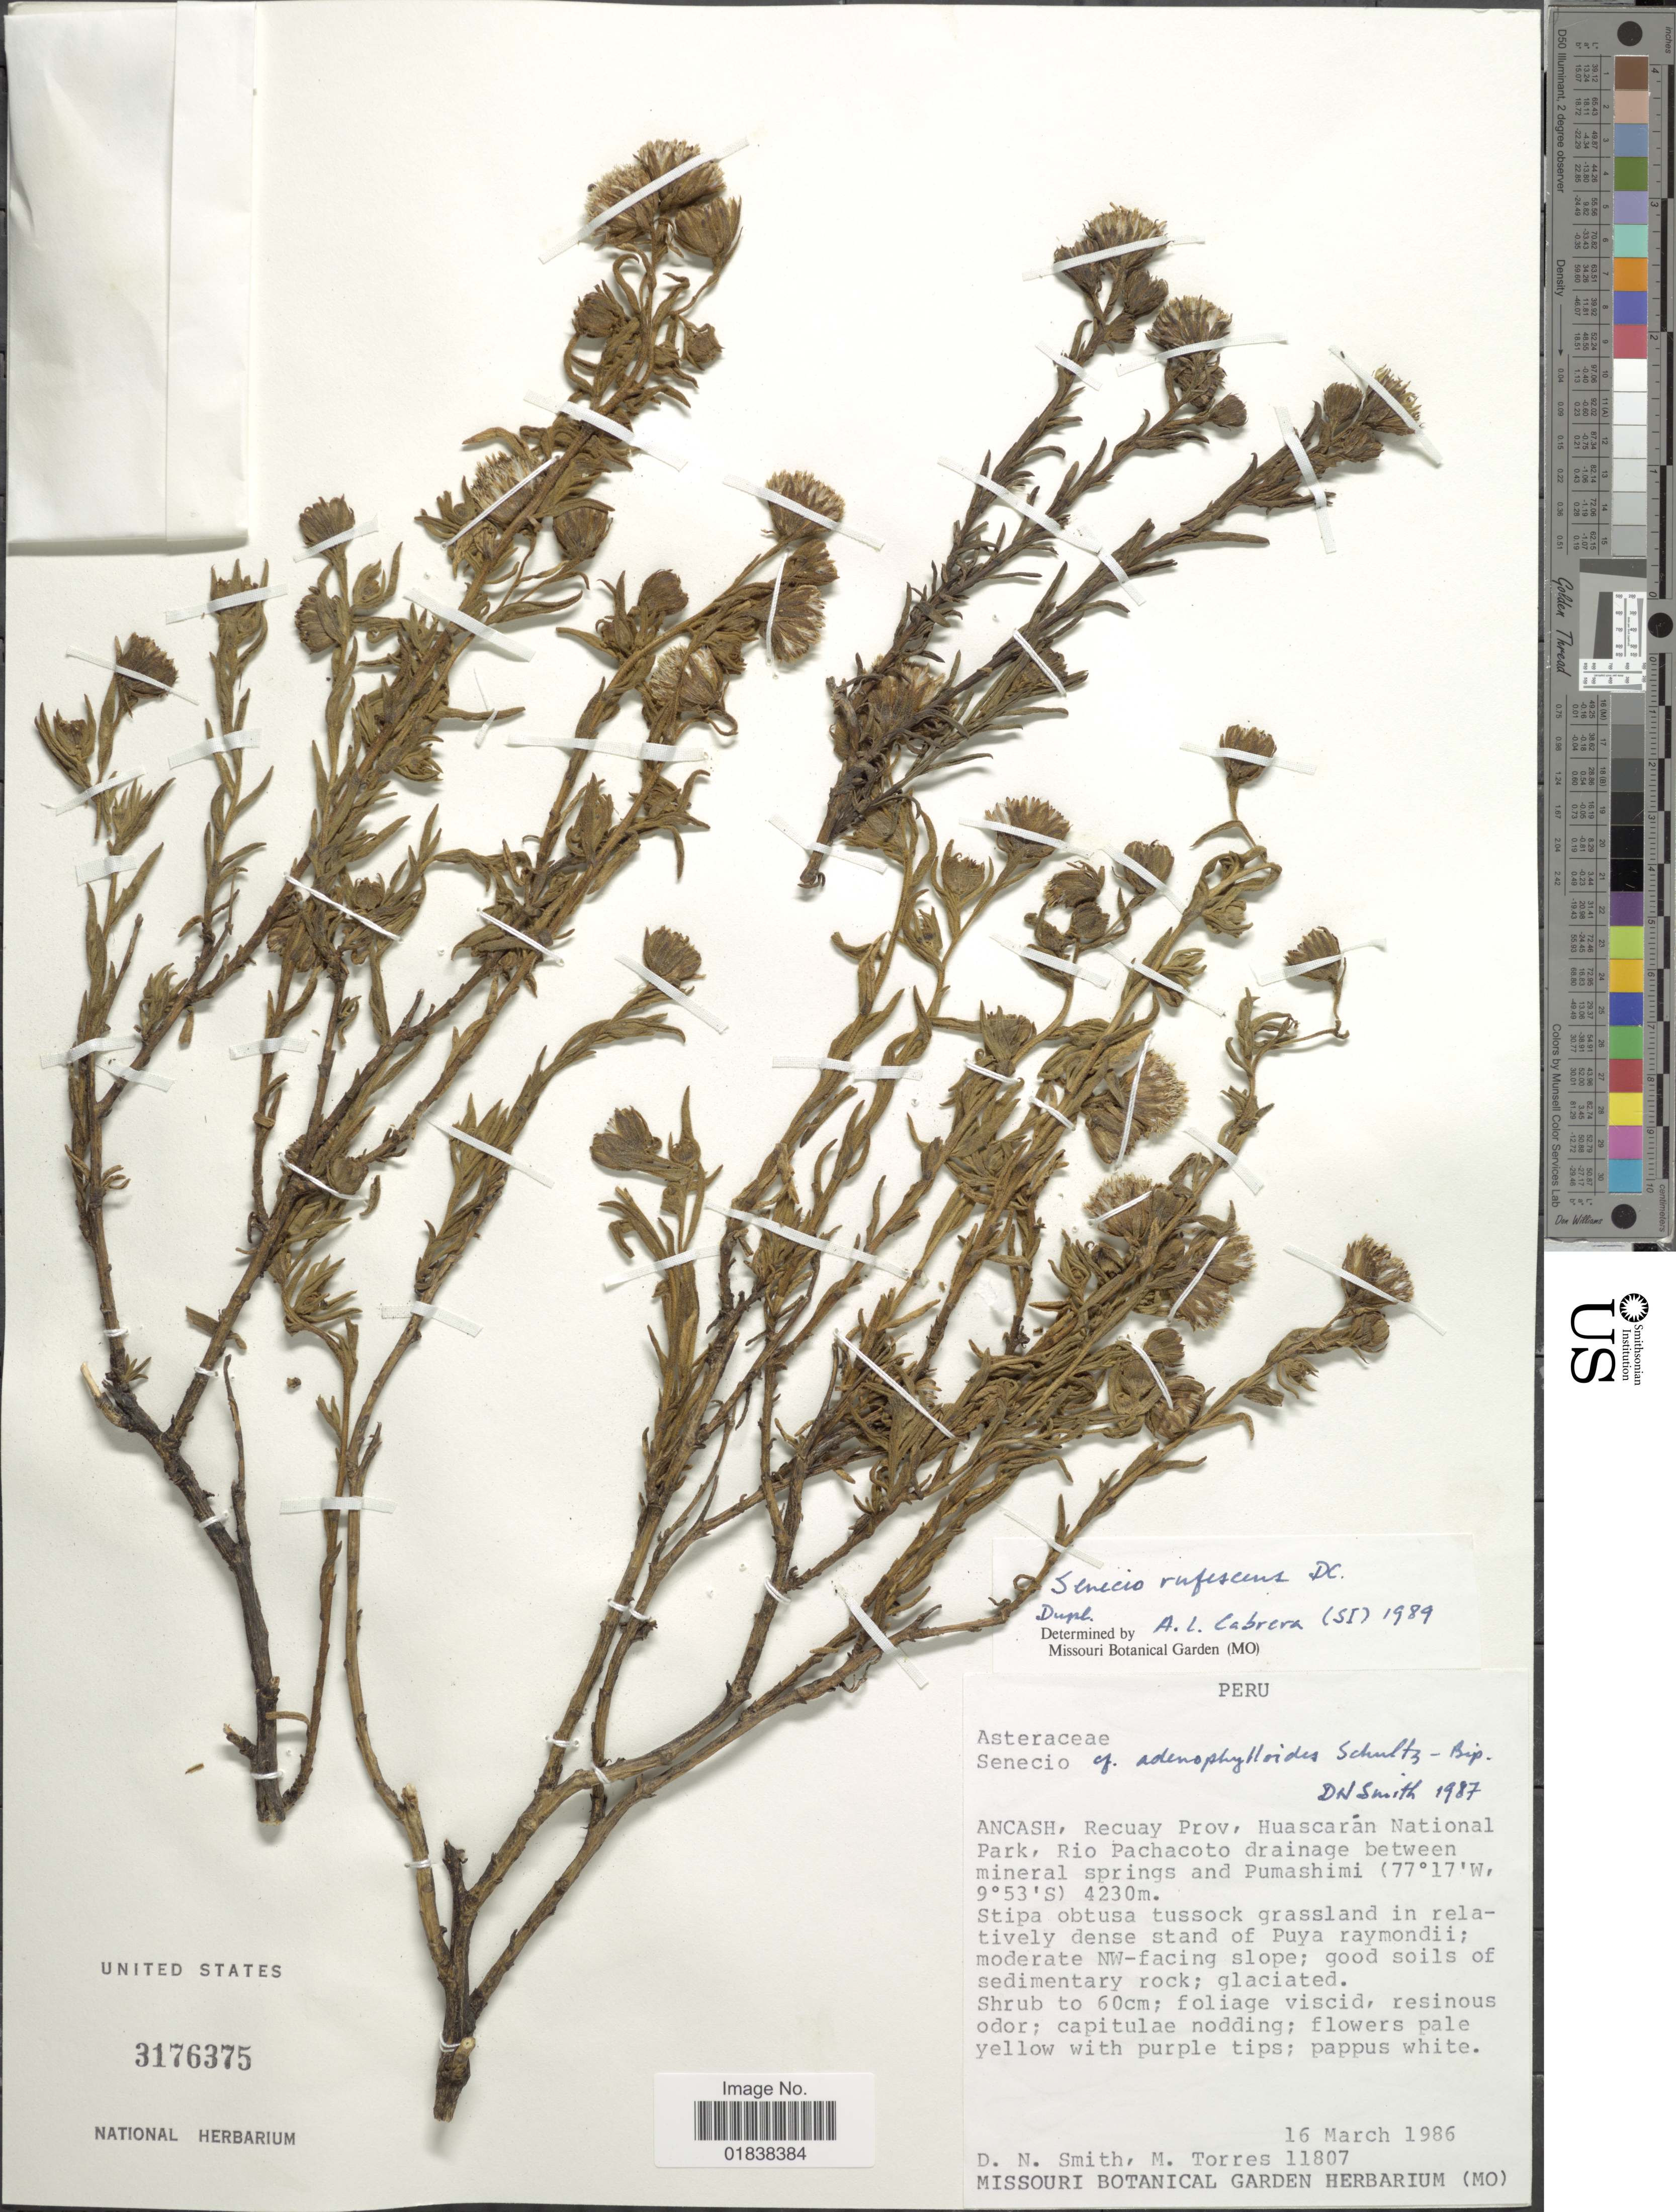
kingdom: Plantae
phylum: Tracheophyta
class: Magnoliopsida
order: Asterales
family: Asteraceae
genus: Senecio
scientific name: Senecio rufescens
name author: DC.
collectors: D. Smith & M. Torres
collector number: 11807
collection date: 1986-03-16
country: Peru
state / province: Ancash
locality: Recuay Prov., Huascaran National Park, Rio Pachacoto drainage between mineral springs and Pumashimi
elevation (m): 4230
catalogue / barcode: US 3176375